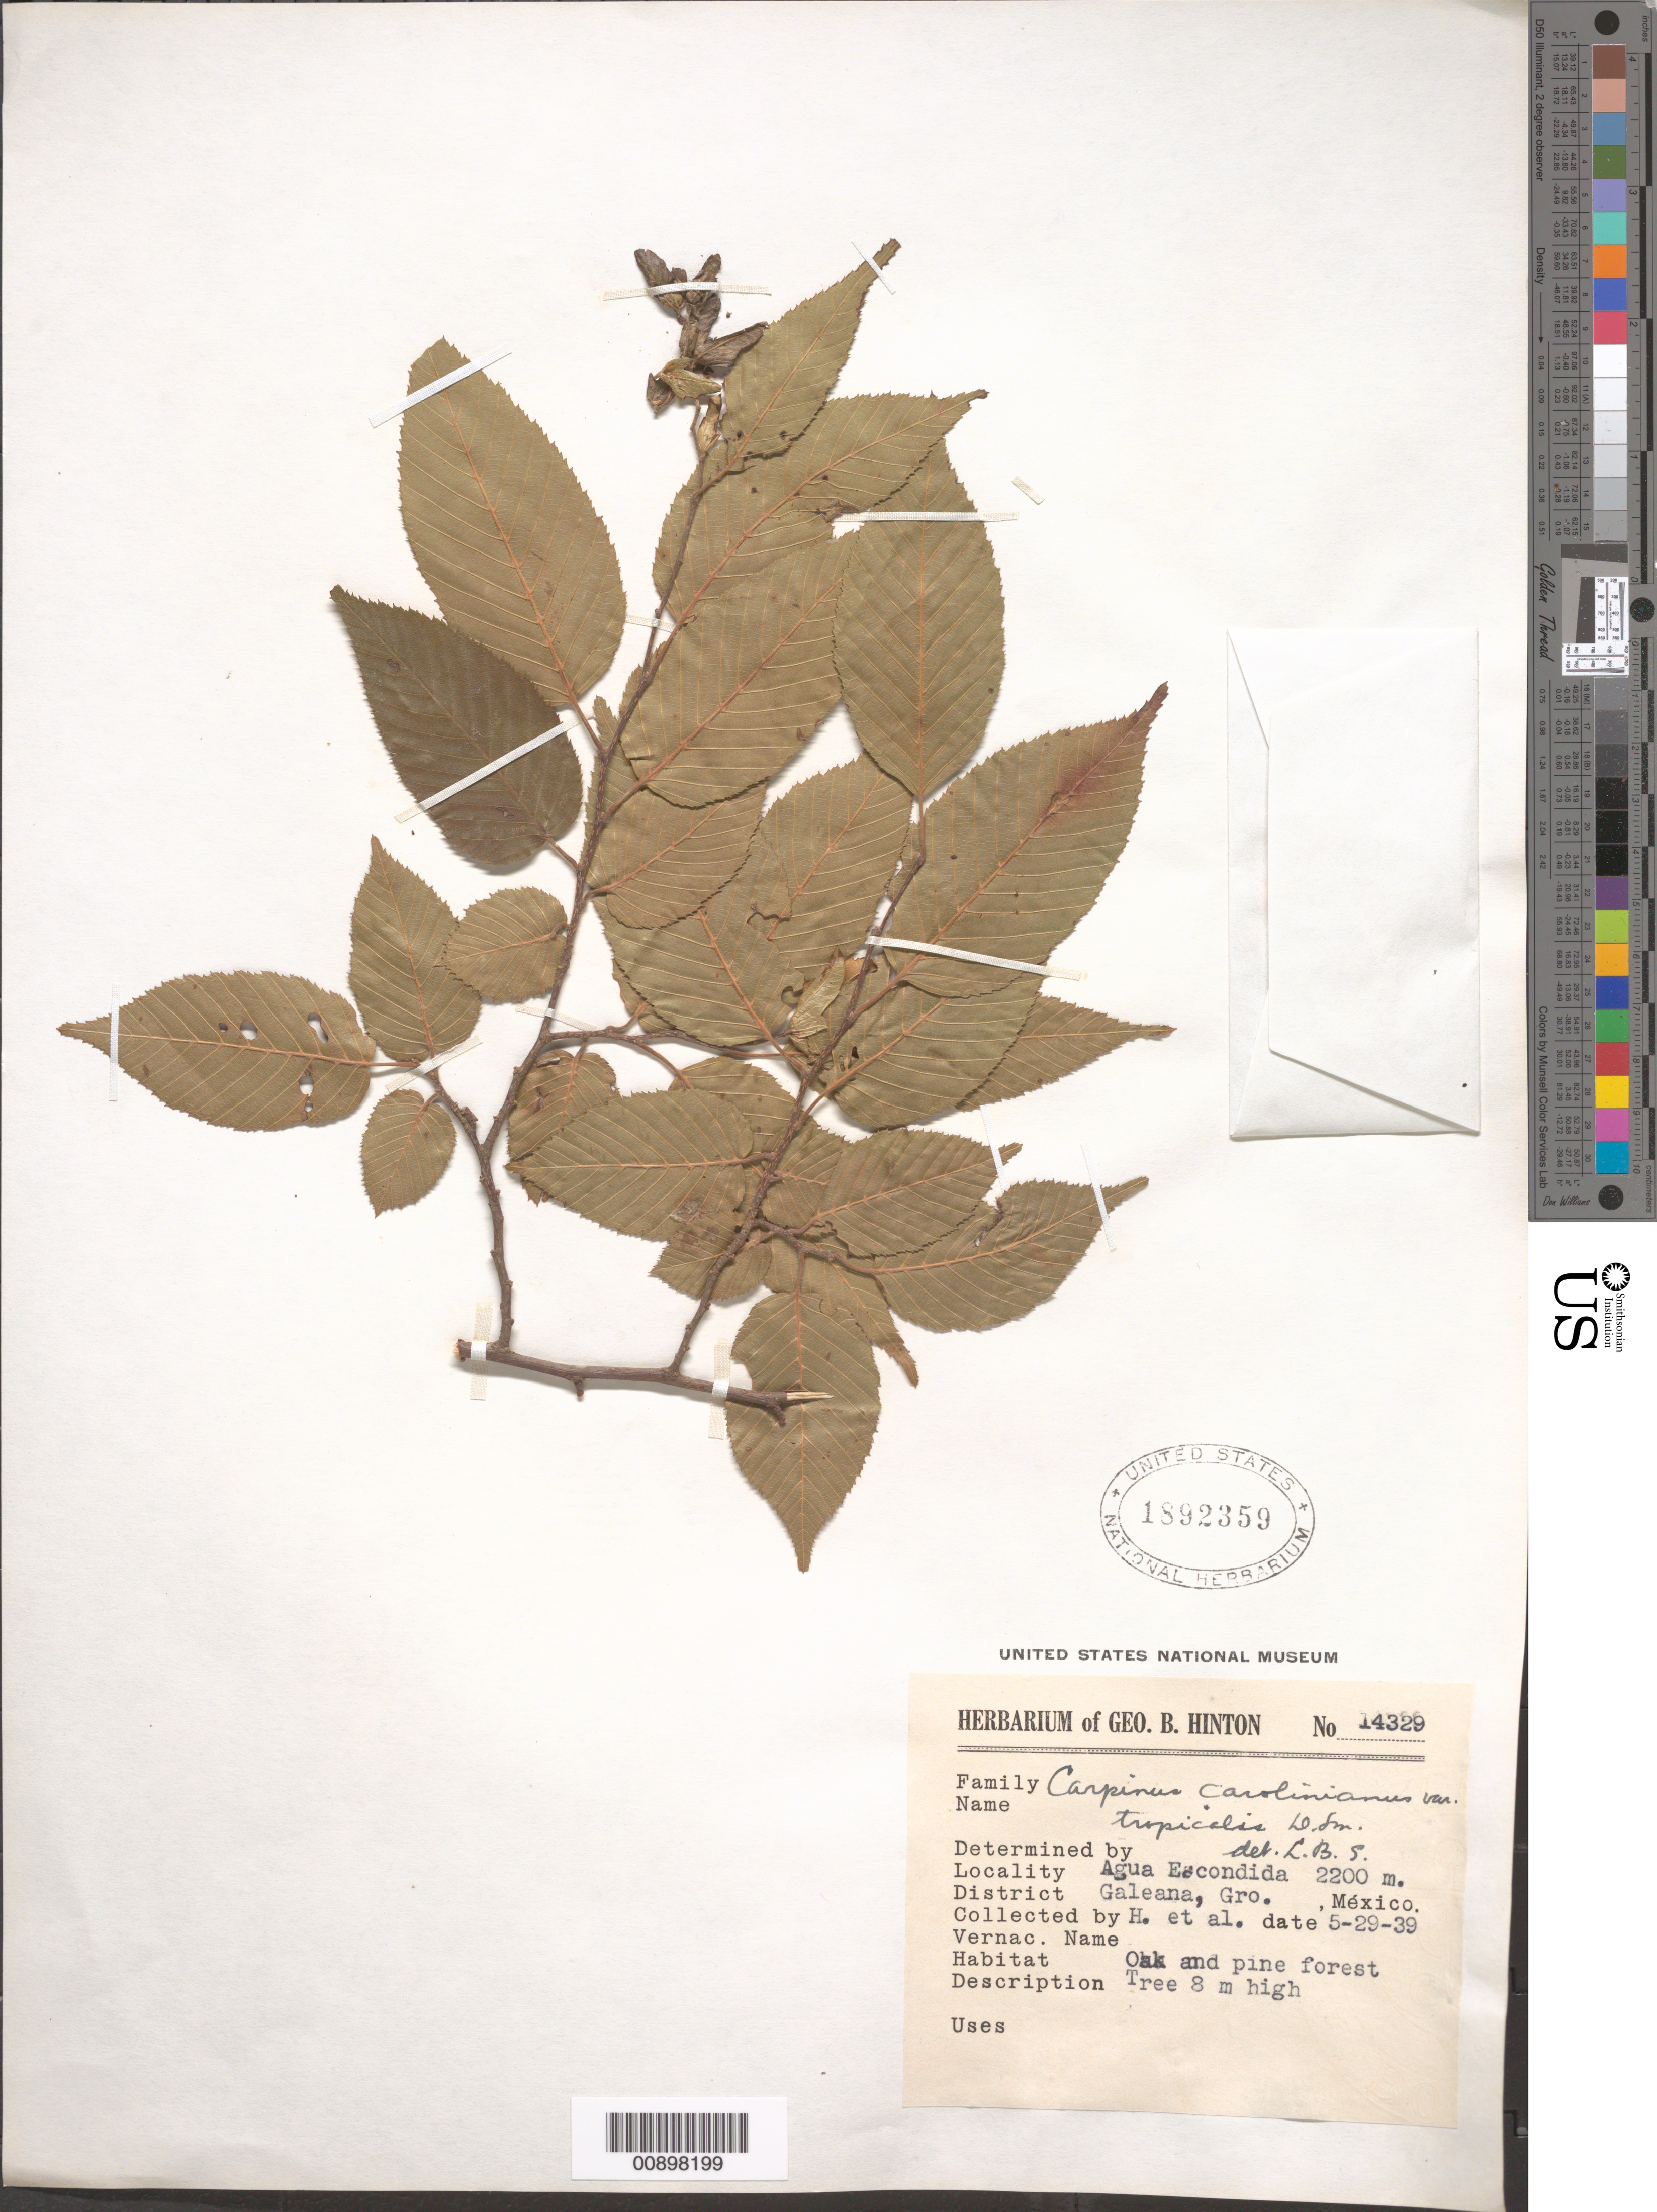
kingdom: Plantae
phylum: Tracheophyta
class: Magnoliopsida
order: Fagales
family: Betulaceae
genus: Carpinus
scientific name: Carpinus caroliniana var. tropicalis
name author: (Donn. Sm.) Standl.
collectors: G. B. Hinton & et al.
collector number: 14329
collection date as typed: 29 May 1939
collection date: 1939-05-29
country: Mexico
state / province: Guerrero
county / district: Galeana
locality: Agua Escondida, District of Galeana, State of Guerrero.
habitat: Oak & pine forest.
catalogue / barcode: US 1892359